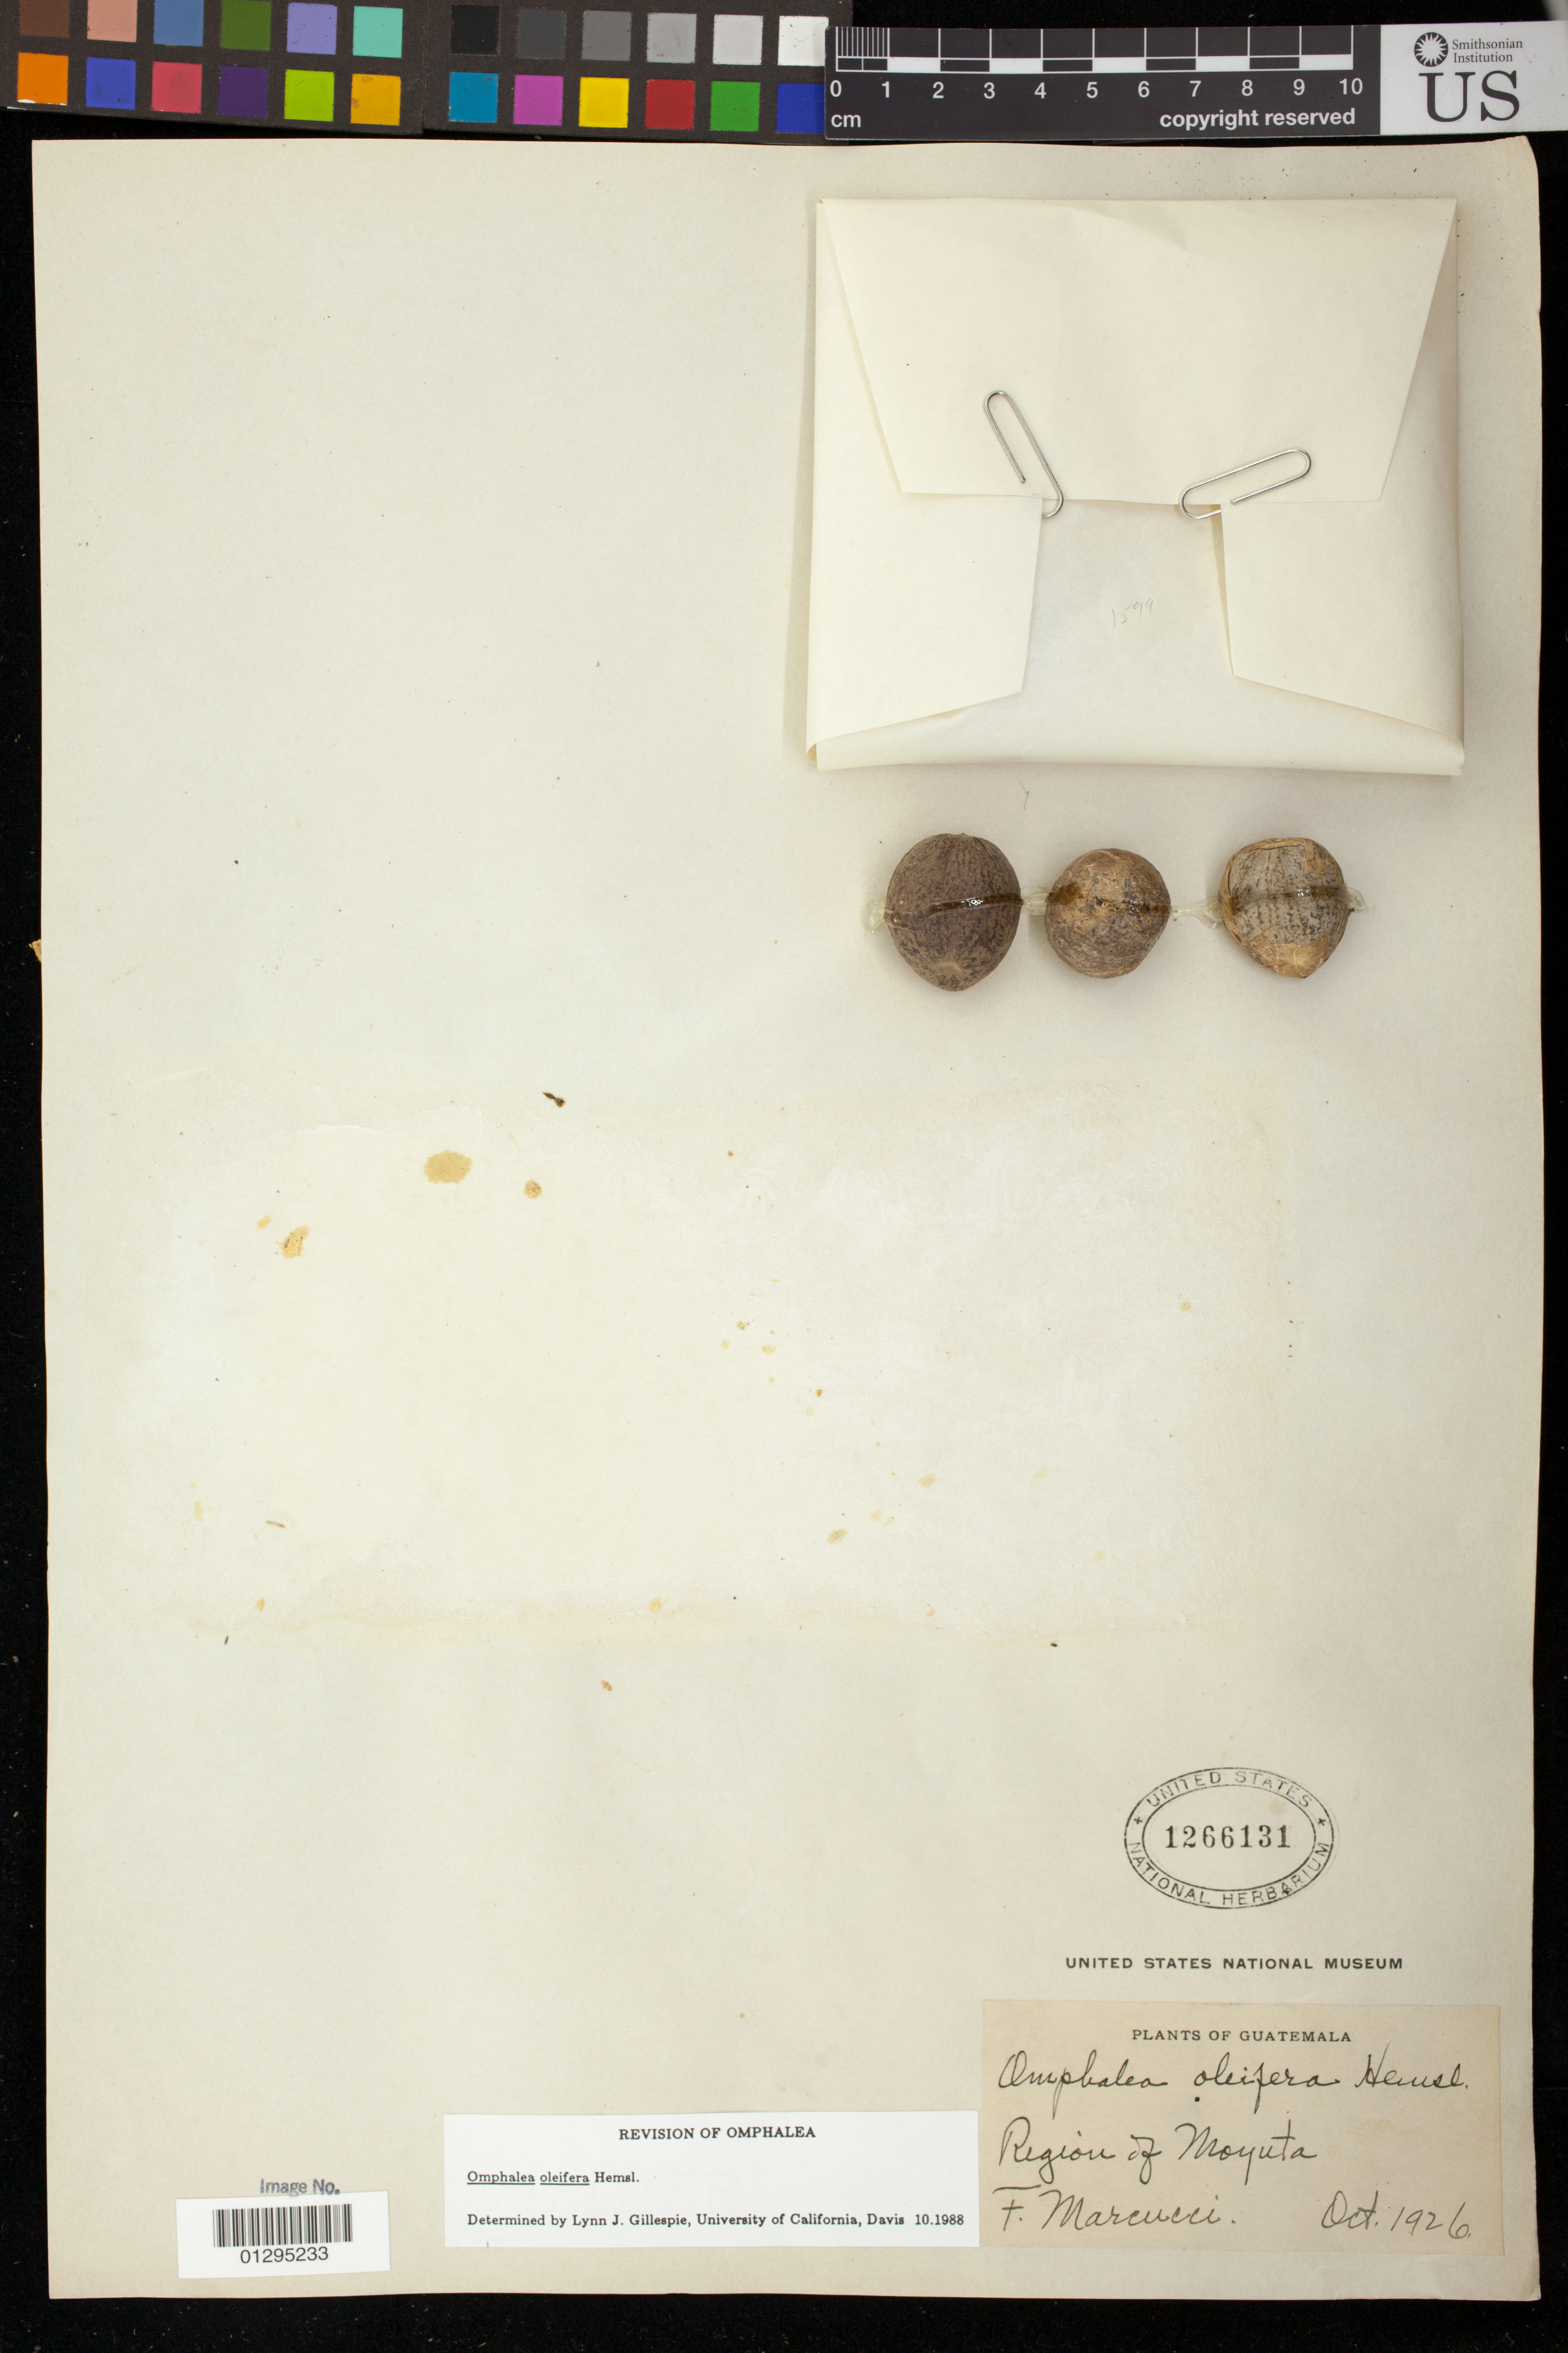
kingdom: Plantae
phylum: Tracheophyta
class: Magnoliopsida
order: Malpighiales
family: Euphorbiaceae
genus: Omphalea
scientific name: Omphalea oleifera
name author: Hemsl.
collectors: F. Marcucci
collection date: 1926-10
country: Guatemala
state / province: Jutiapa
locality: Region of Moyuta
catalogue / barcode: US 1266131